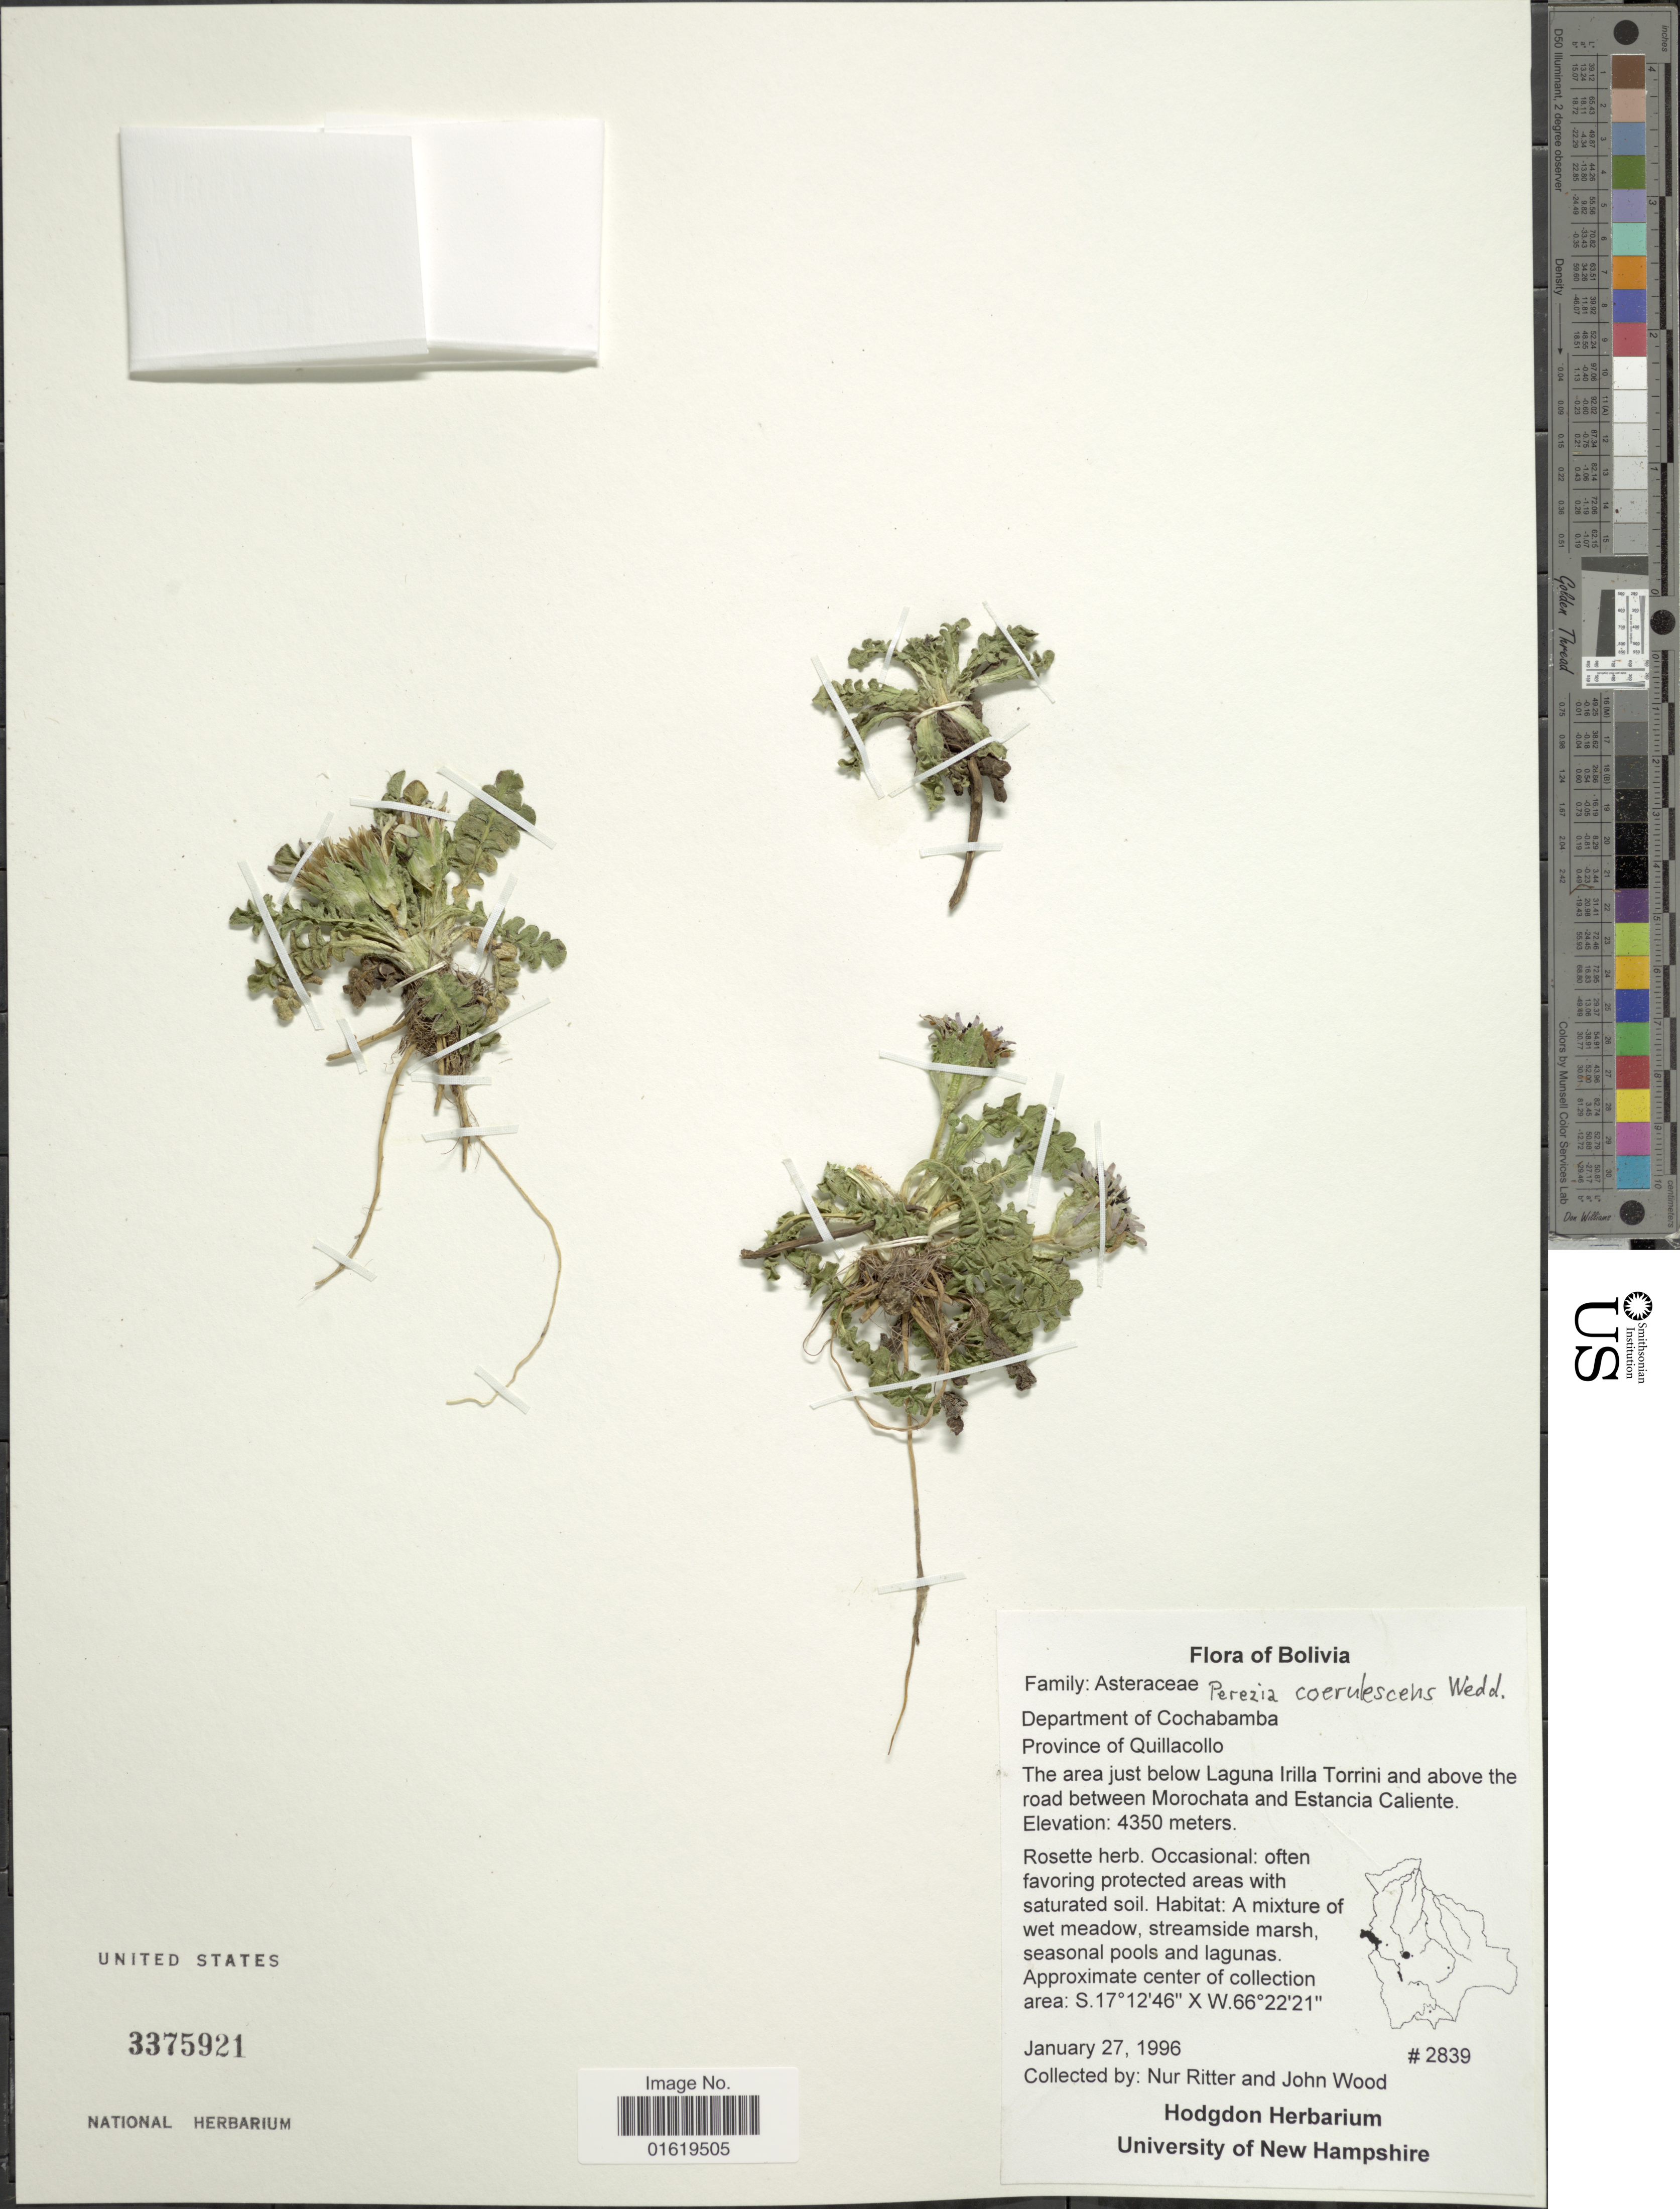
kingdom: Plantae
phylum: Tracheophyta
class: Magnoliopsida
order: Asterales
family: Asteraceae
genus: Perezia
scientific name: Perezia coerulescens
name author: Wedd.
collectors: N. Ritter & J. Wood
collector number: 2839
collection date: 1996-01-27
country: Bolivia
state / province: Cochabamba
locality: Department of Cochabamba. Province of Quillacollo. The area just below Laguna Irilla Torrini and above the road between Morochata and Estancia Caliente.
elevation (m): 4350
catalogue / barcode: US 3375921